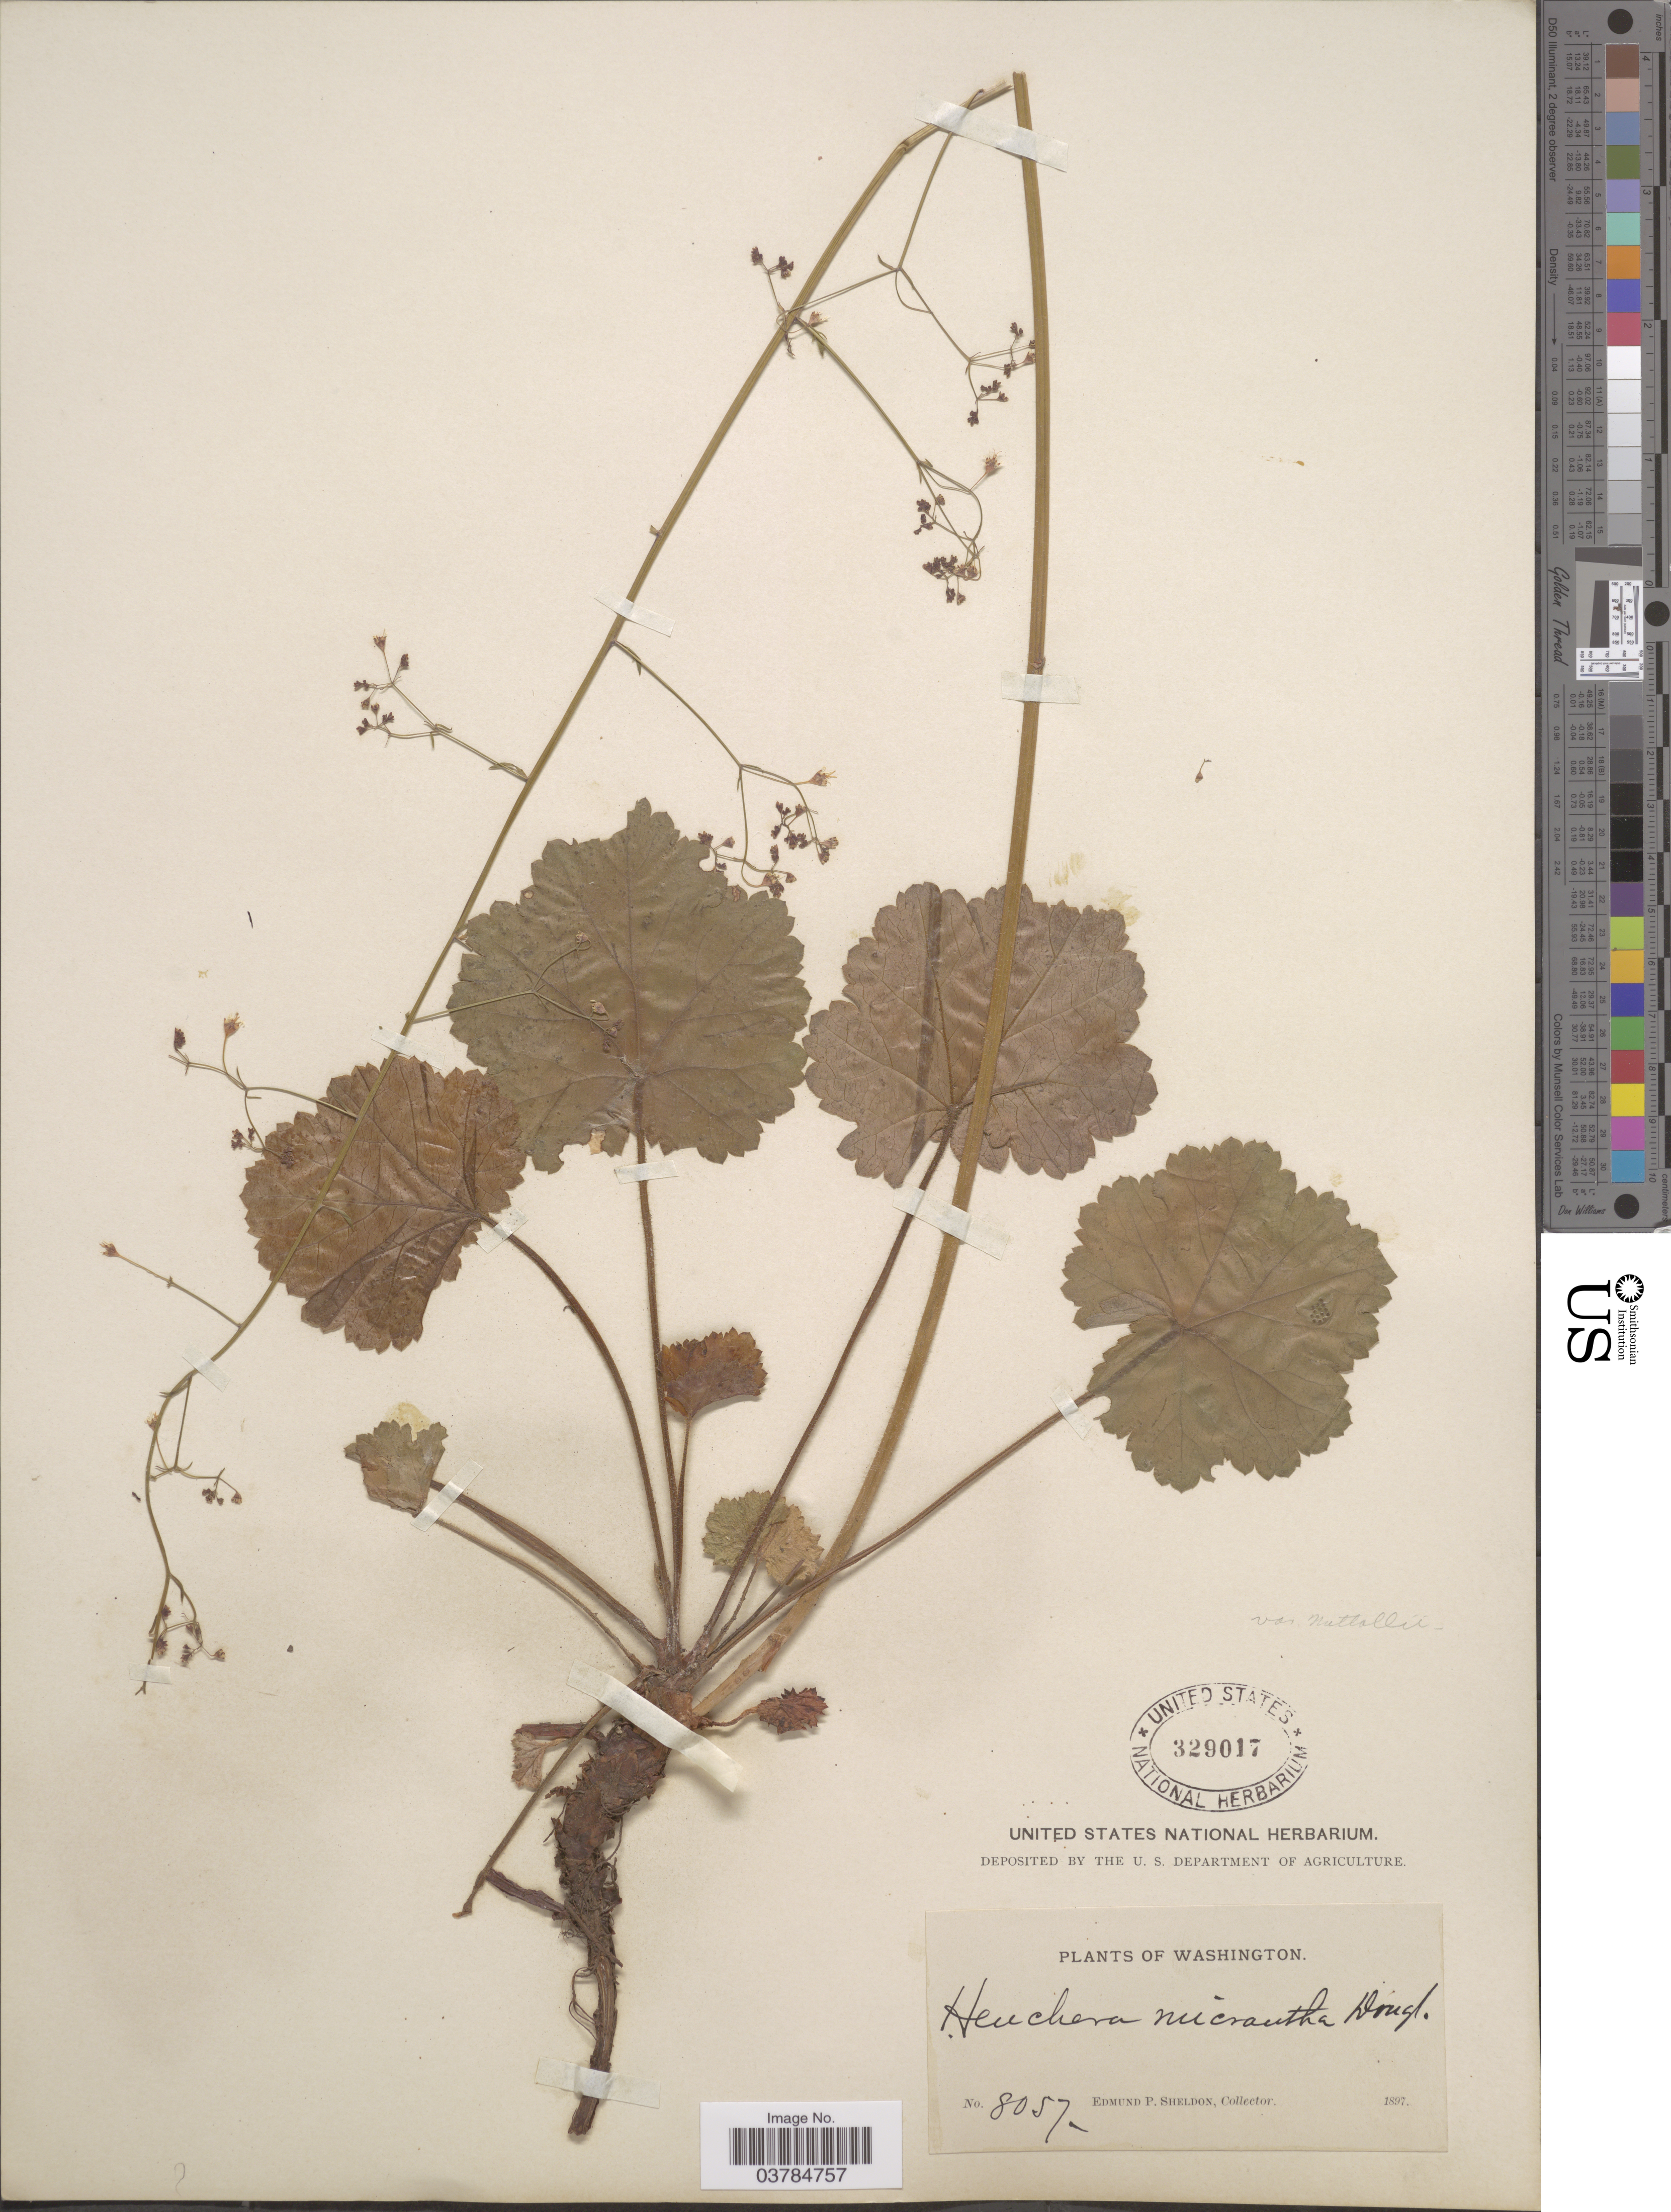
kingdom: Plantae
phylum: Tracheophyta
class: Magnoliopsida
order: Saxifragales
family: Saxifragaceae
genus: Heuchera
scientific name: Heuchera micrantha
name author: Douglas ex Lindl.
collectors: E. P. Sheldon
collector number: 8057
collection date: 1897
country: United States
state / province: Washington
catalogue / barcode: US 329017